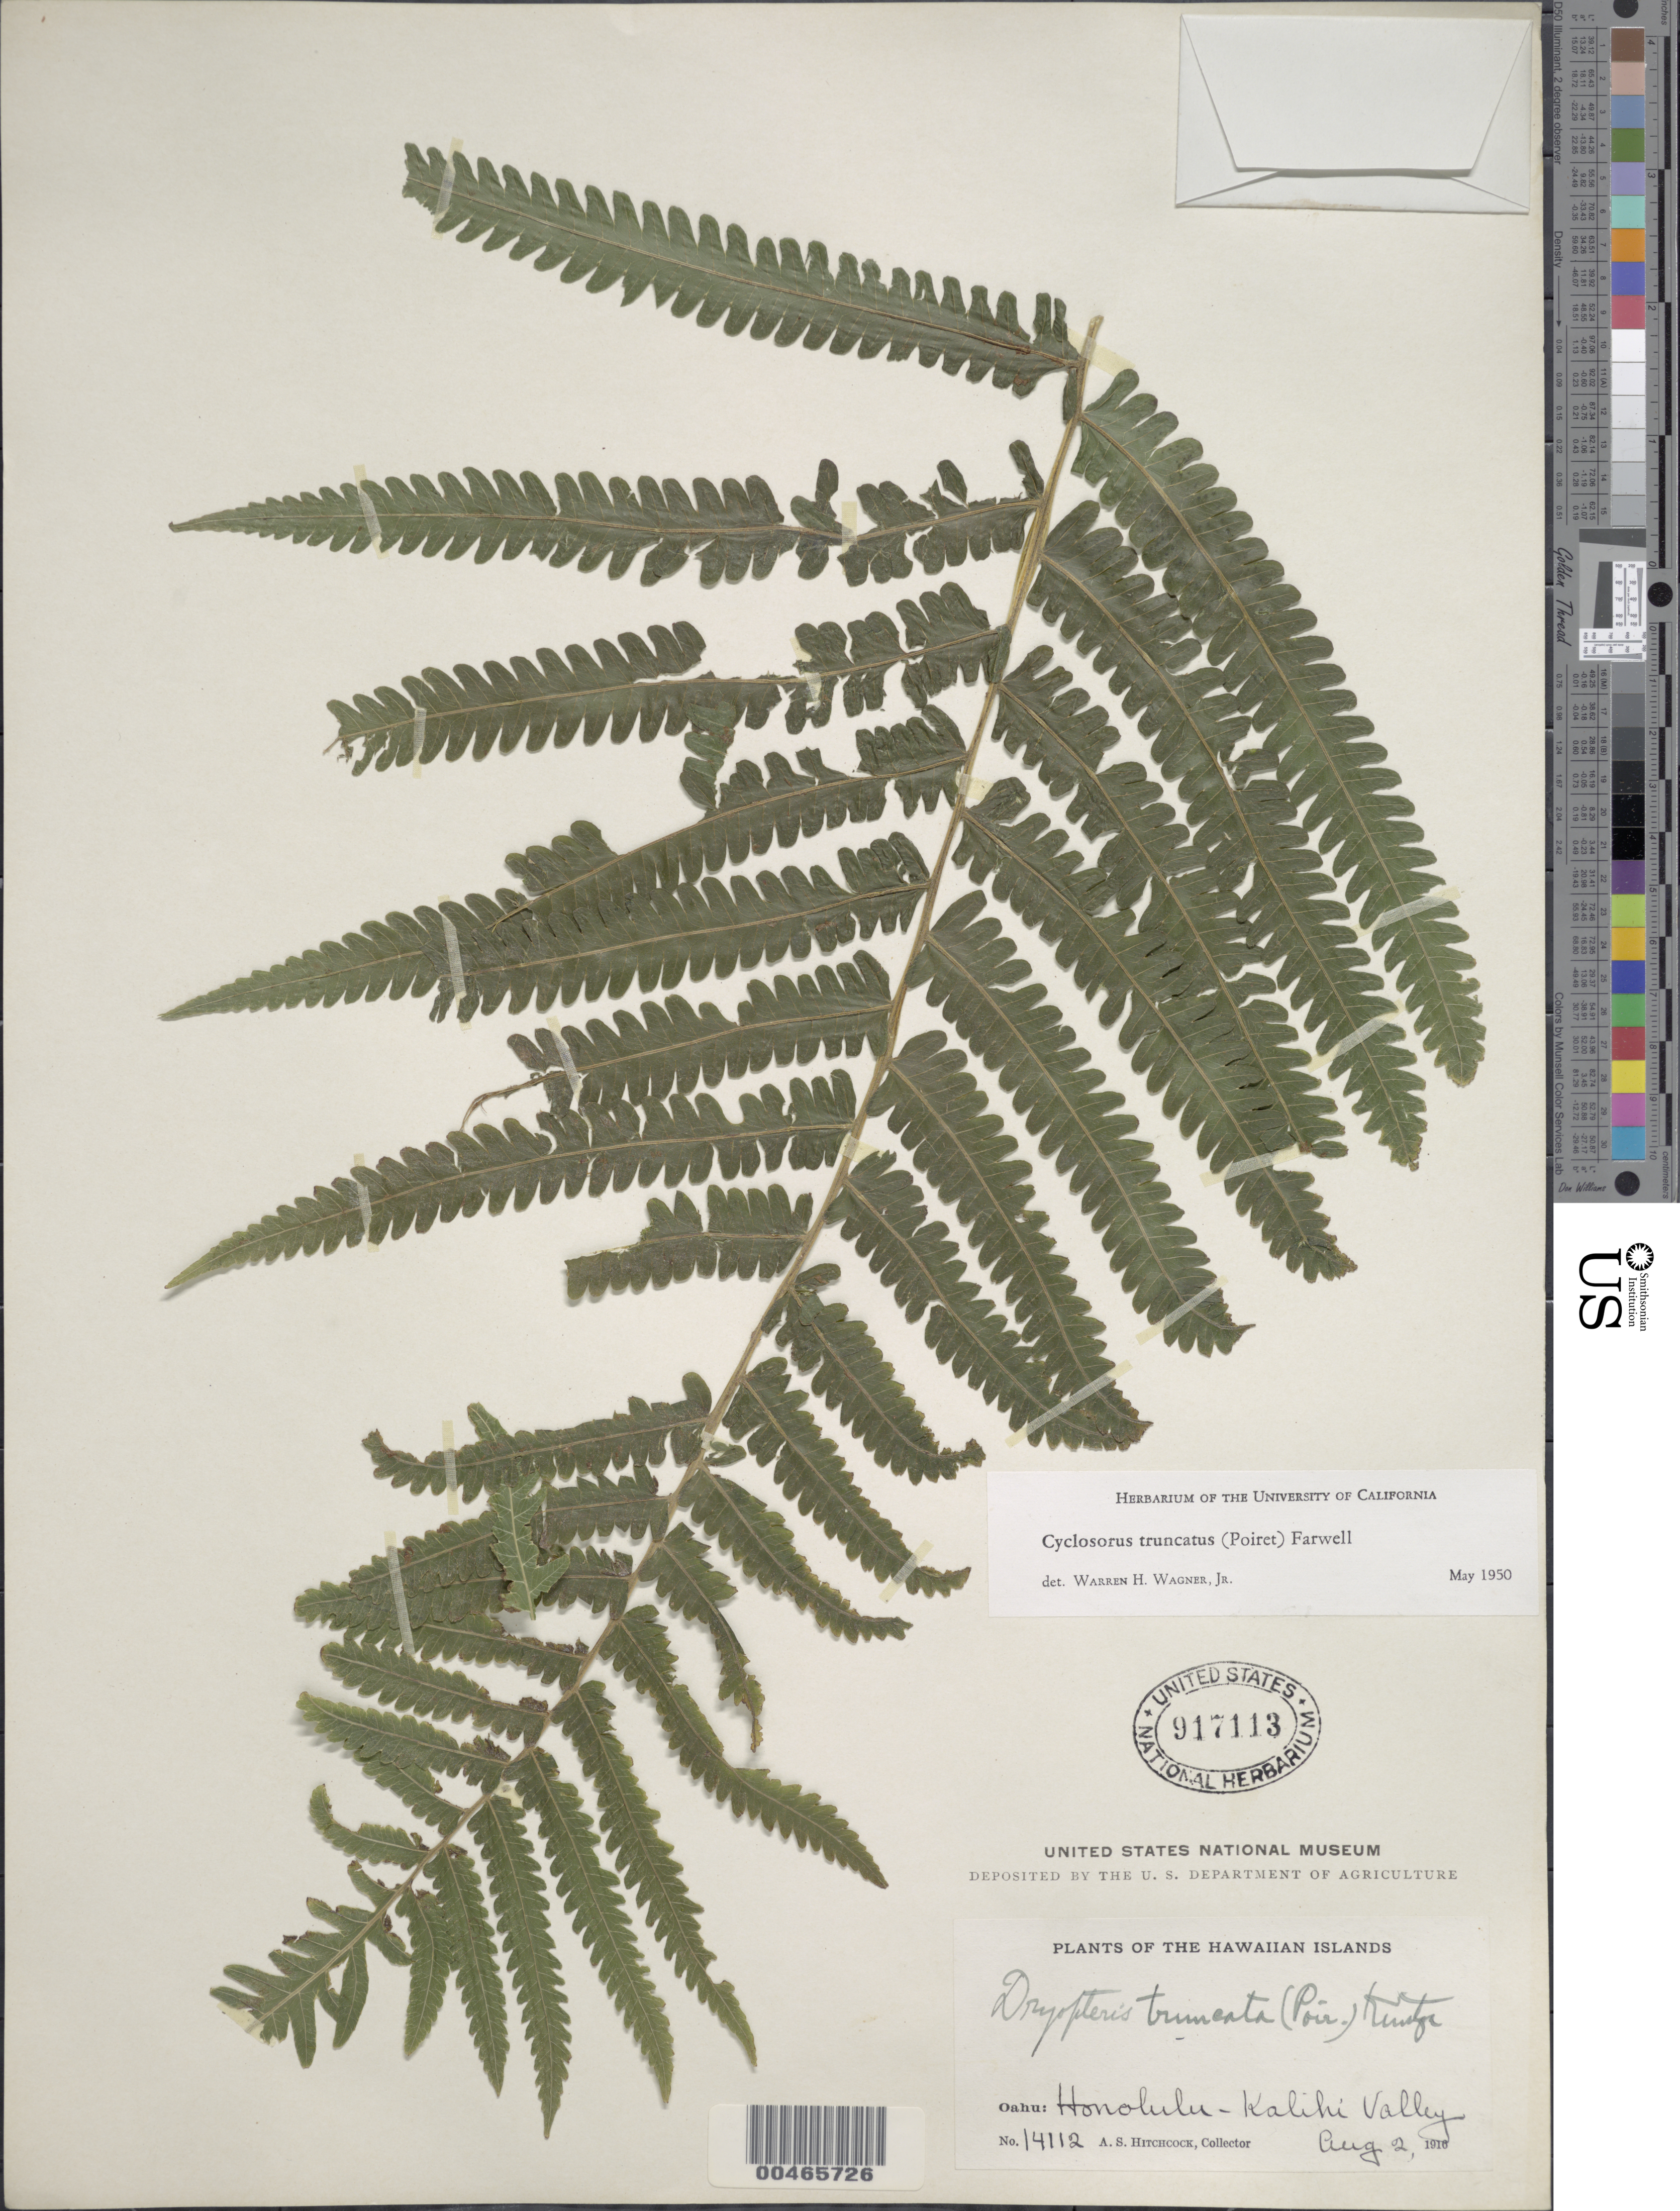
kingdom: Plantae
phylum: Tracheophyta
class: Polypodiopsida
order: Polypodiales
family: Thelypteridaceae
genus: Pneumatopteris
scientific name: Pneumatopteris truncata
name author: (Poir.) Holttum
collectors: A. S. Hitchcock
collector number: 14112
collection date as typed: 2 Aug 1916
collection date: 1916-08-02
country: United States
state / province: Hawaii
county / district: Honolulu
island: Oahu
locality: Honolulu-Kalihi Valley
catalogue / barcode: US 917113